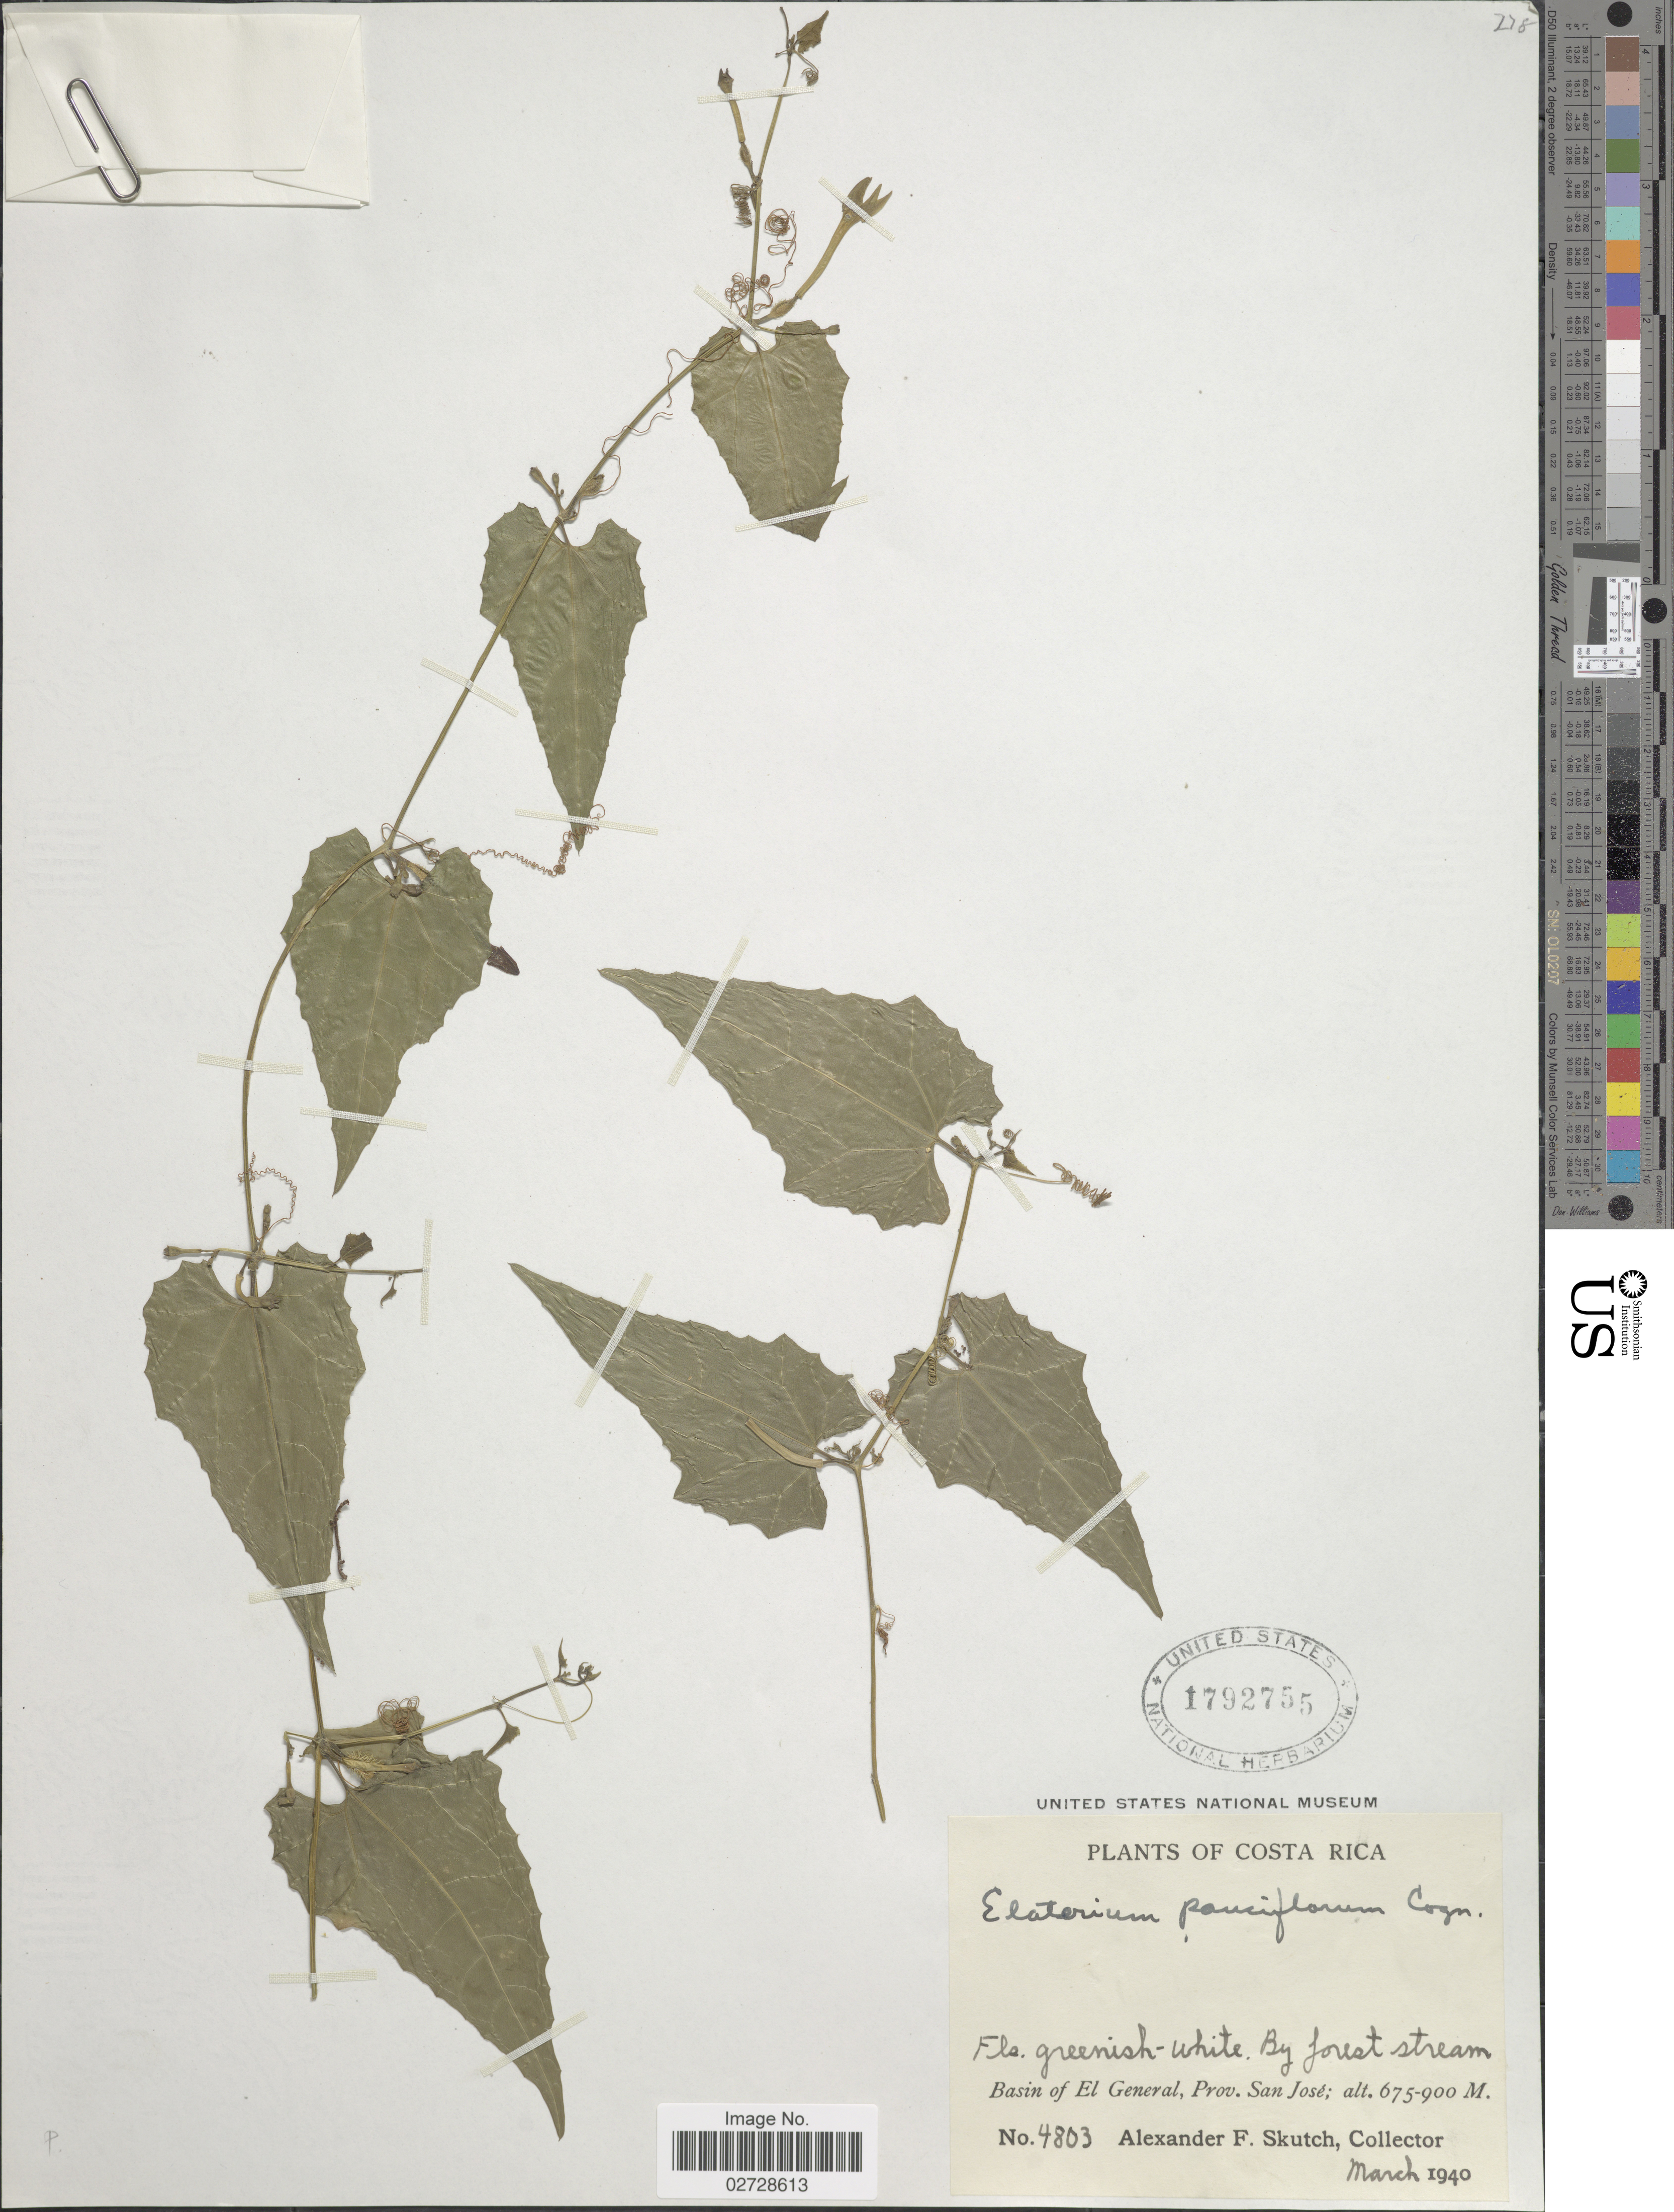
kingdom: Plantae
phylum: Tracheophyta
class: Magnoliopsida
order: Cucurbitales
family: Cucurbitaceae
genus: Cyclanthera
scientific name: Cyclanthera sp.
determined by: Strong, Mark T., (BOT), Smithsonian Institution - National Museum of Natural History (UNITED STATES)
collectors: A. F. Skutch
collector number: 4803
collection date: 1940-03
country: Costa Rica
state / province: San José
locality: Basin of El General, by forest stream.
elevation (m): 675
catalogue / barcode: US 1792755